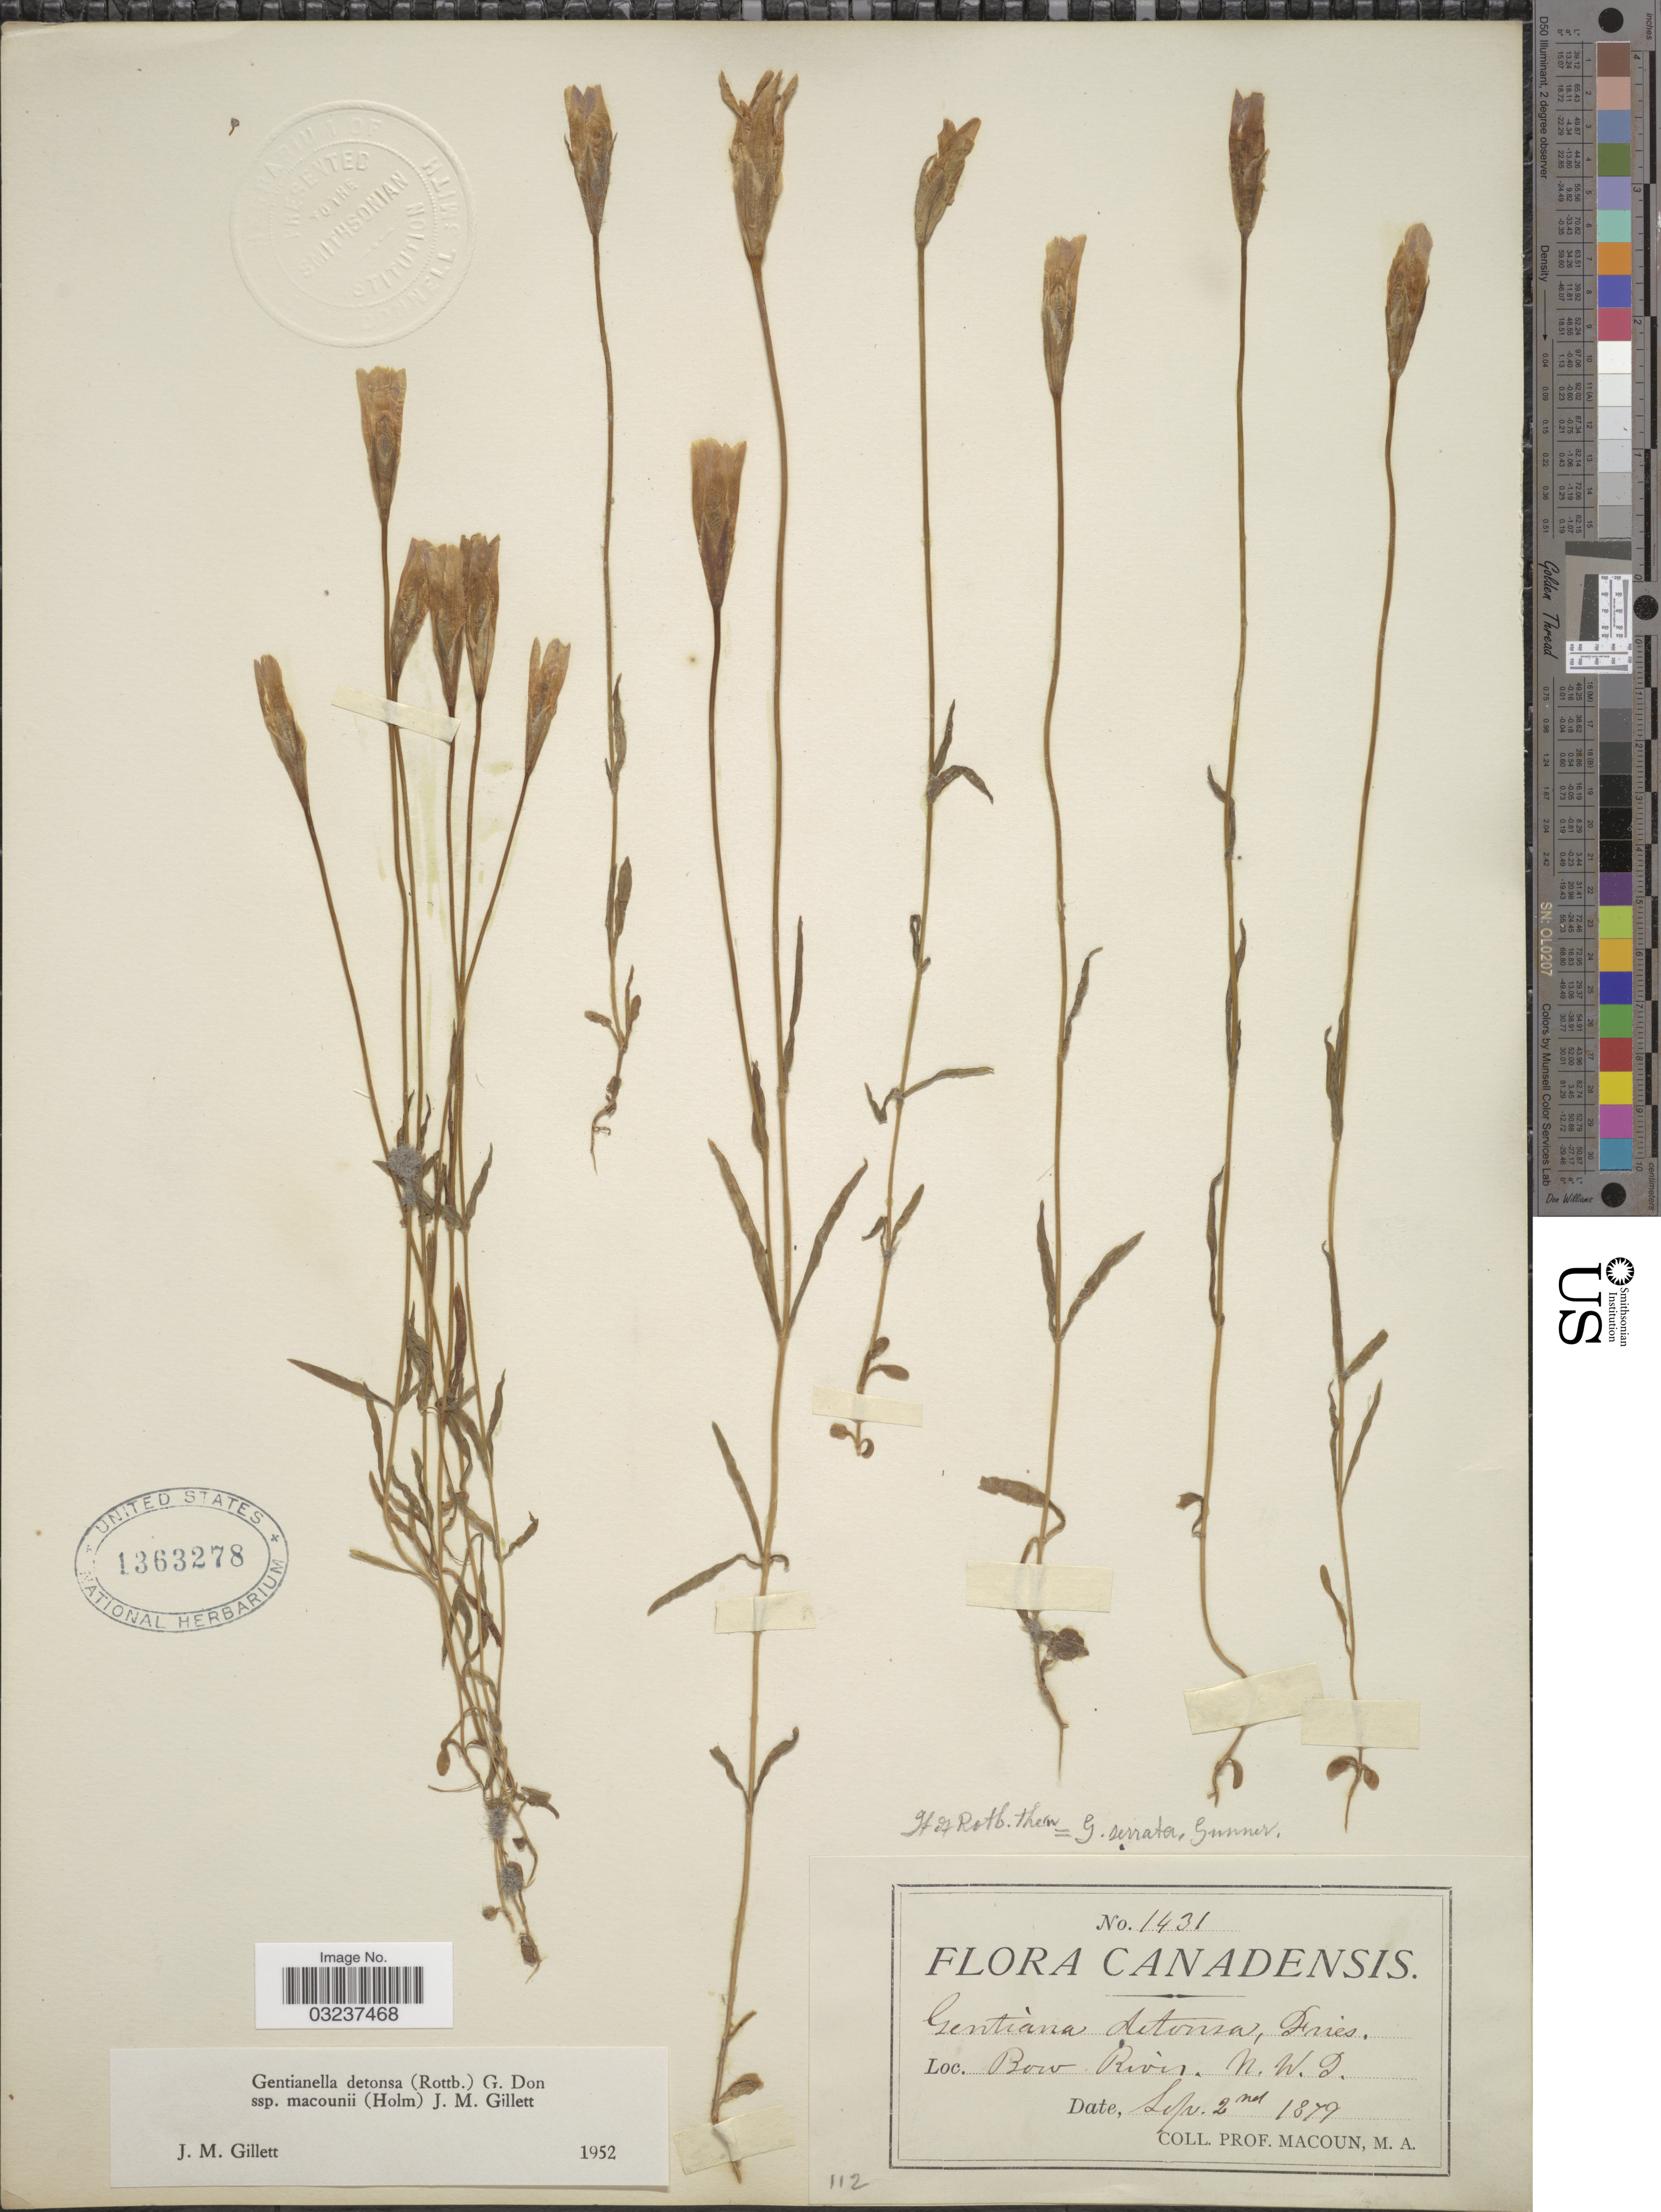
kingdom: Plantae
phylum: Tracheophyta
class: Magnoliopsida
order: Gentianales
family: Gentianaceae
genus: Gentianella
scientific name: Gentianella crinita subsp. macounii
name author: (Holm) J.M. Gillett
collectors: Prof. Macoun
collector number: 1431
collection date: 1879-09-02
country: Canada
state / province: Northwest Territories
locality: Bow River, N. W. T.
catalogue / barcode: US 1363278